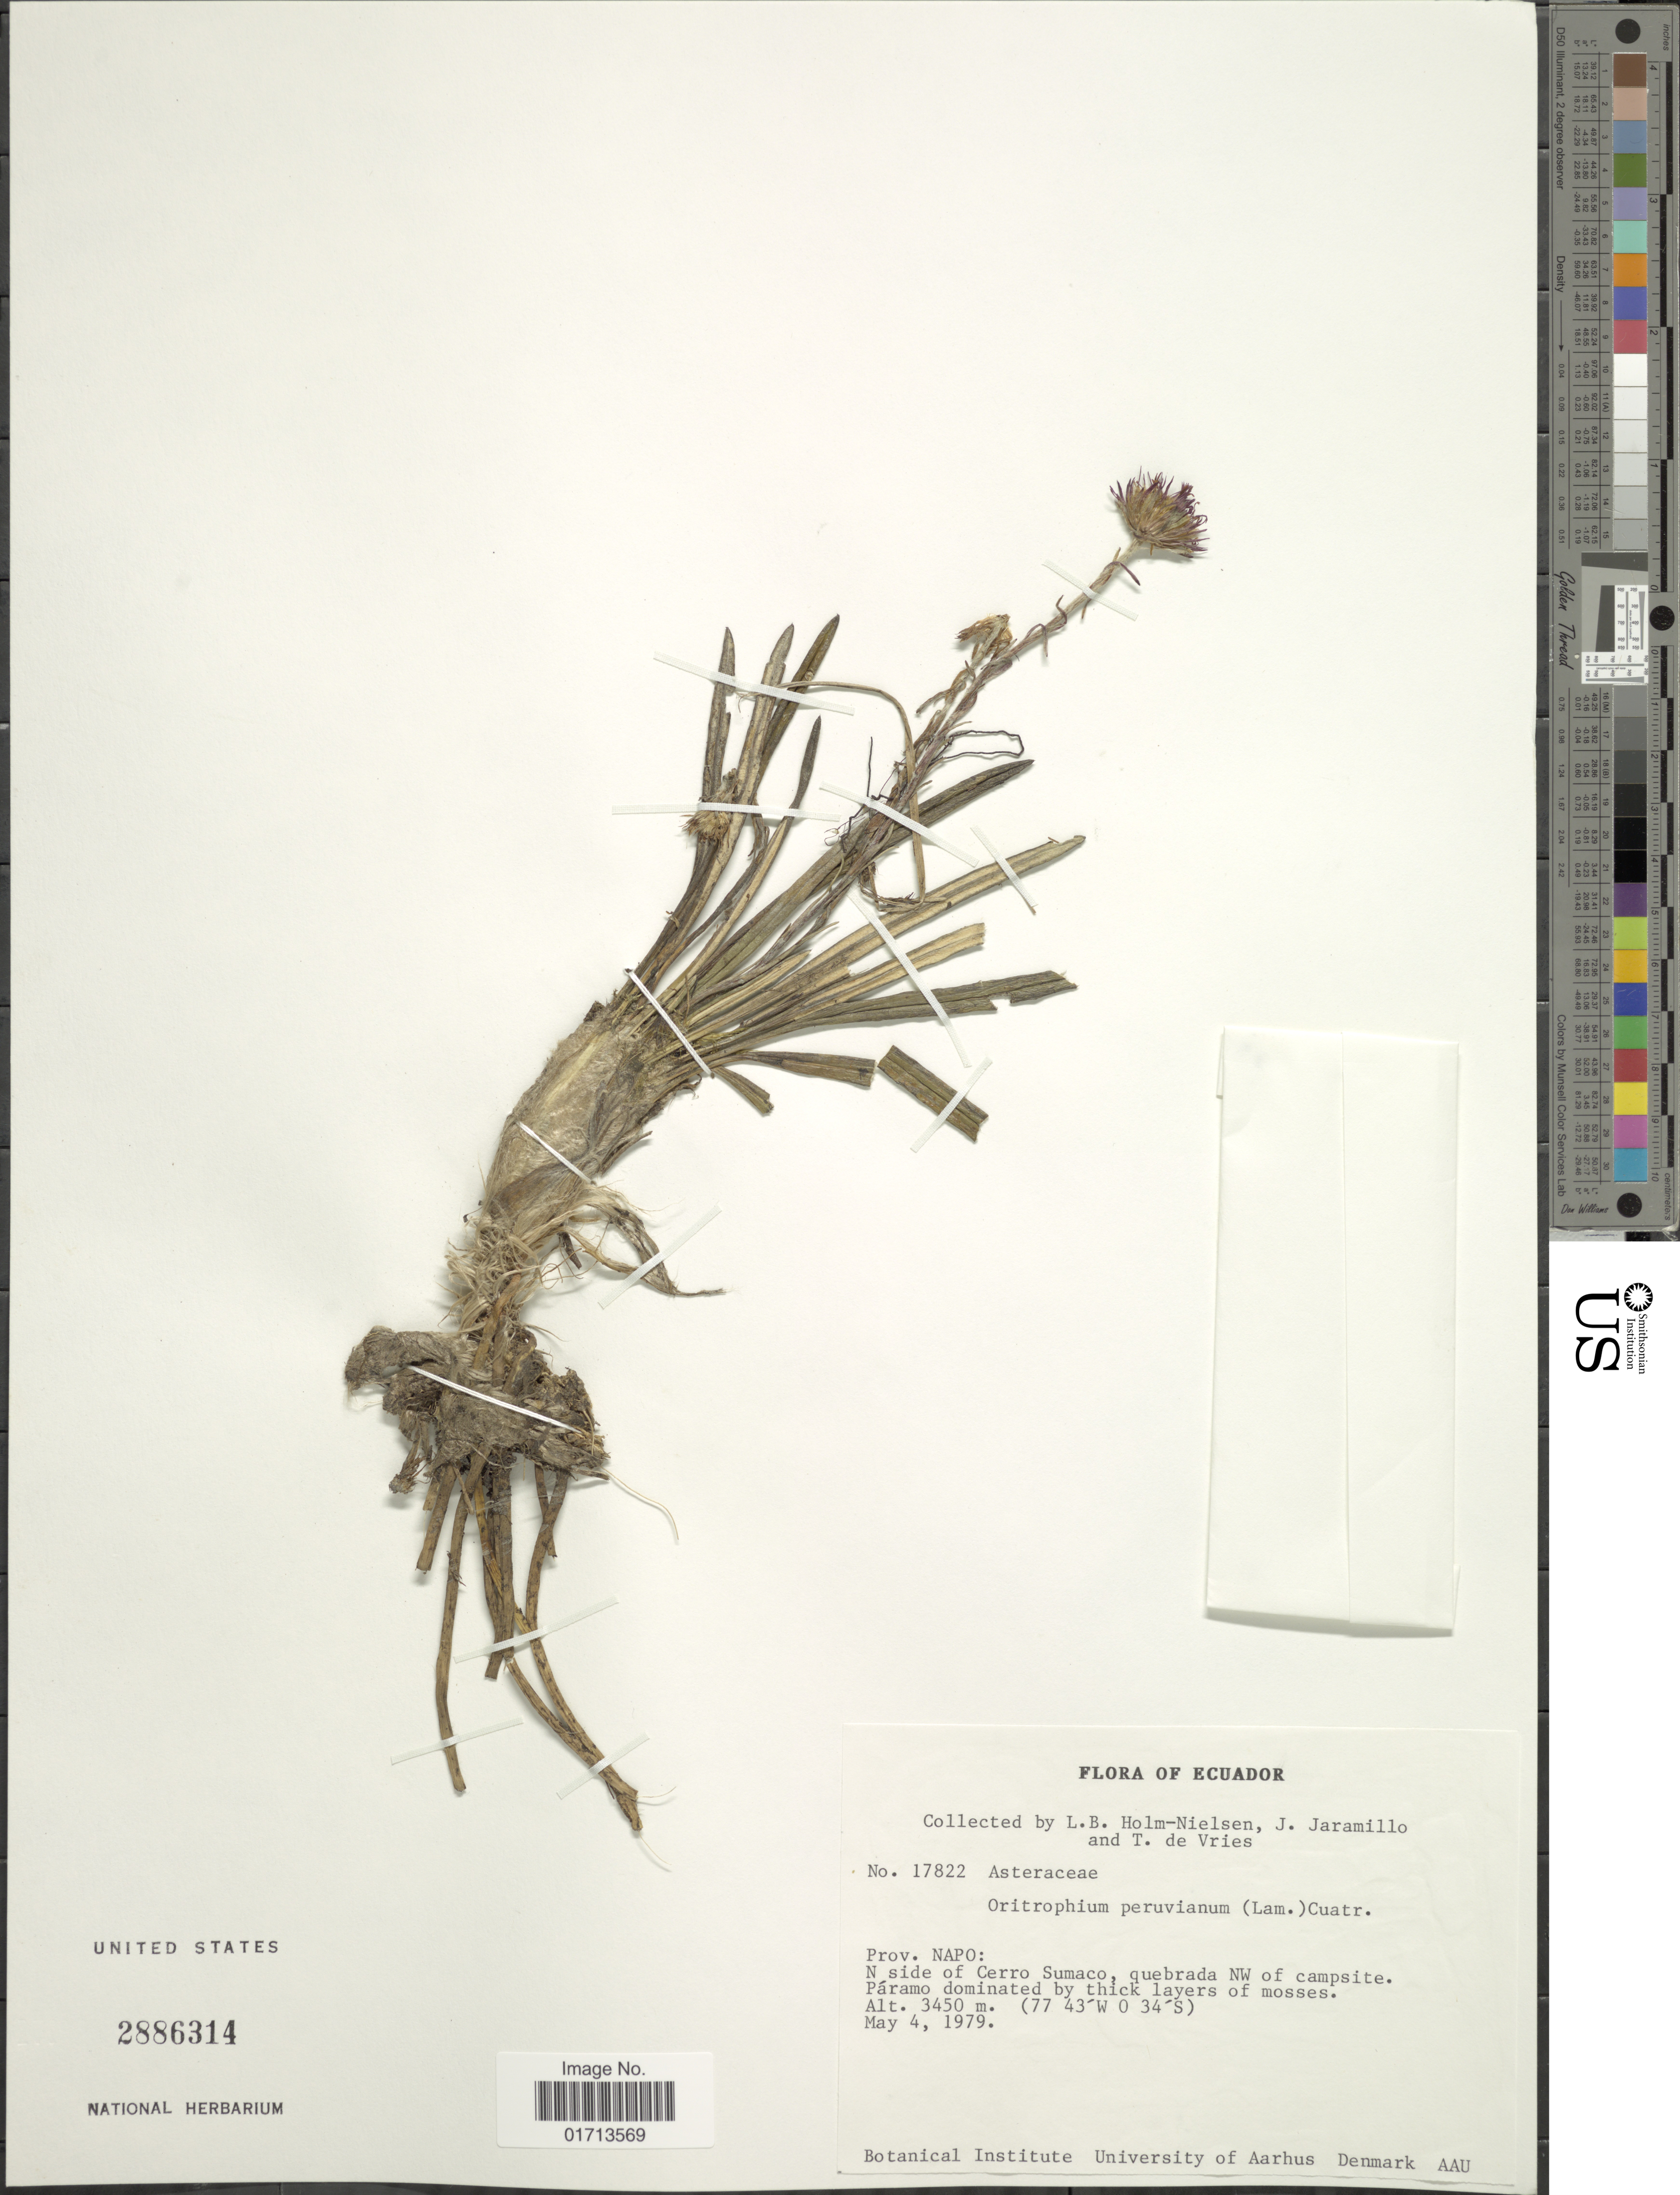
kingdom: Plantae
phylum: Tracheophyta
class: Magnoliopsida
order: Asterales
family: Asteraceae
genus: Oritrophium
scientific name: Oritrophium peruvianum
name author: (Lam.) Cuatrec.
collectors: L. B. Holm-Nielsen, J. L. Jaramillo & T. de Vries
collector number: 17822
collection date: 1979-05-04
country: Ecuador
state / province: Napo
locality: N side of Cerro Sumaco, quebrada NW of campsite.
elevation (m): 3450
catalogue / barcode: US 2886314